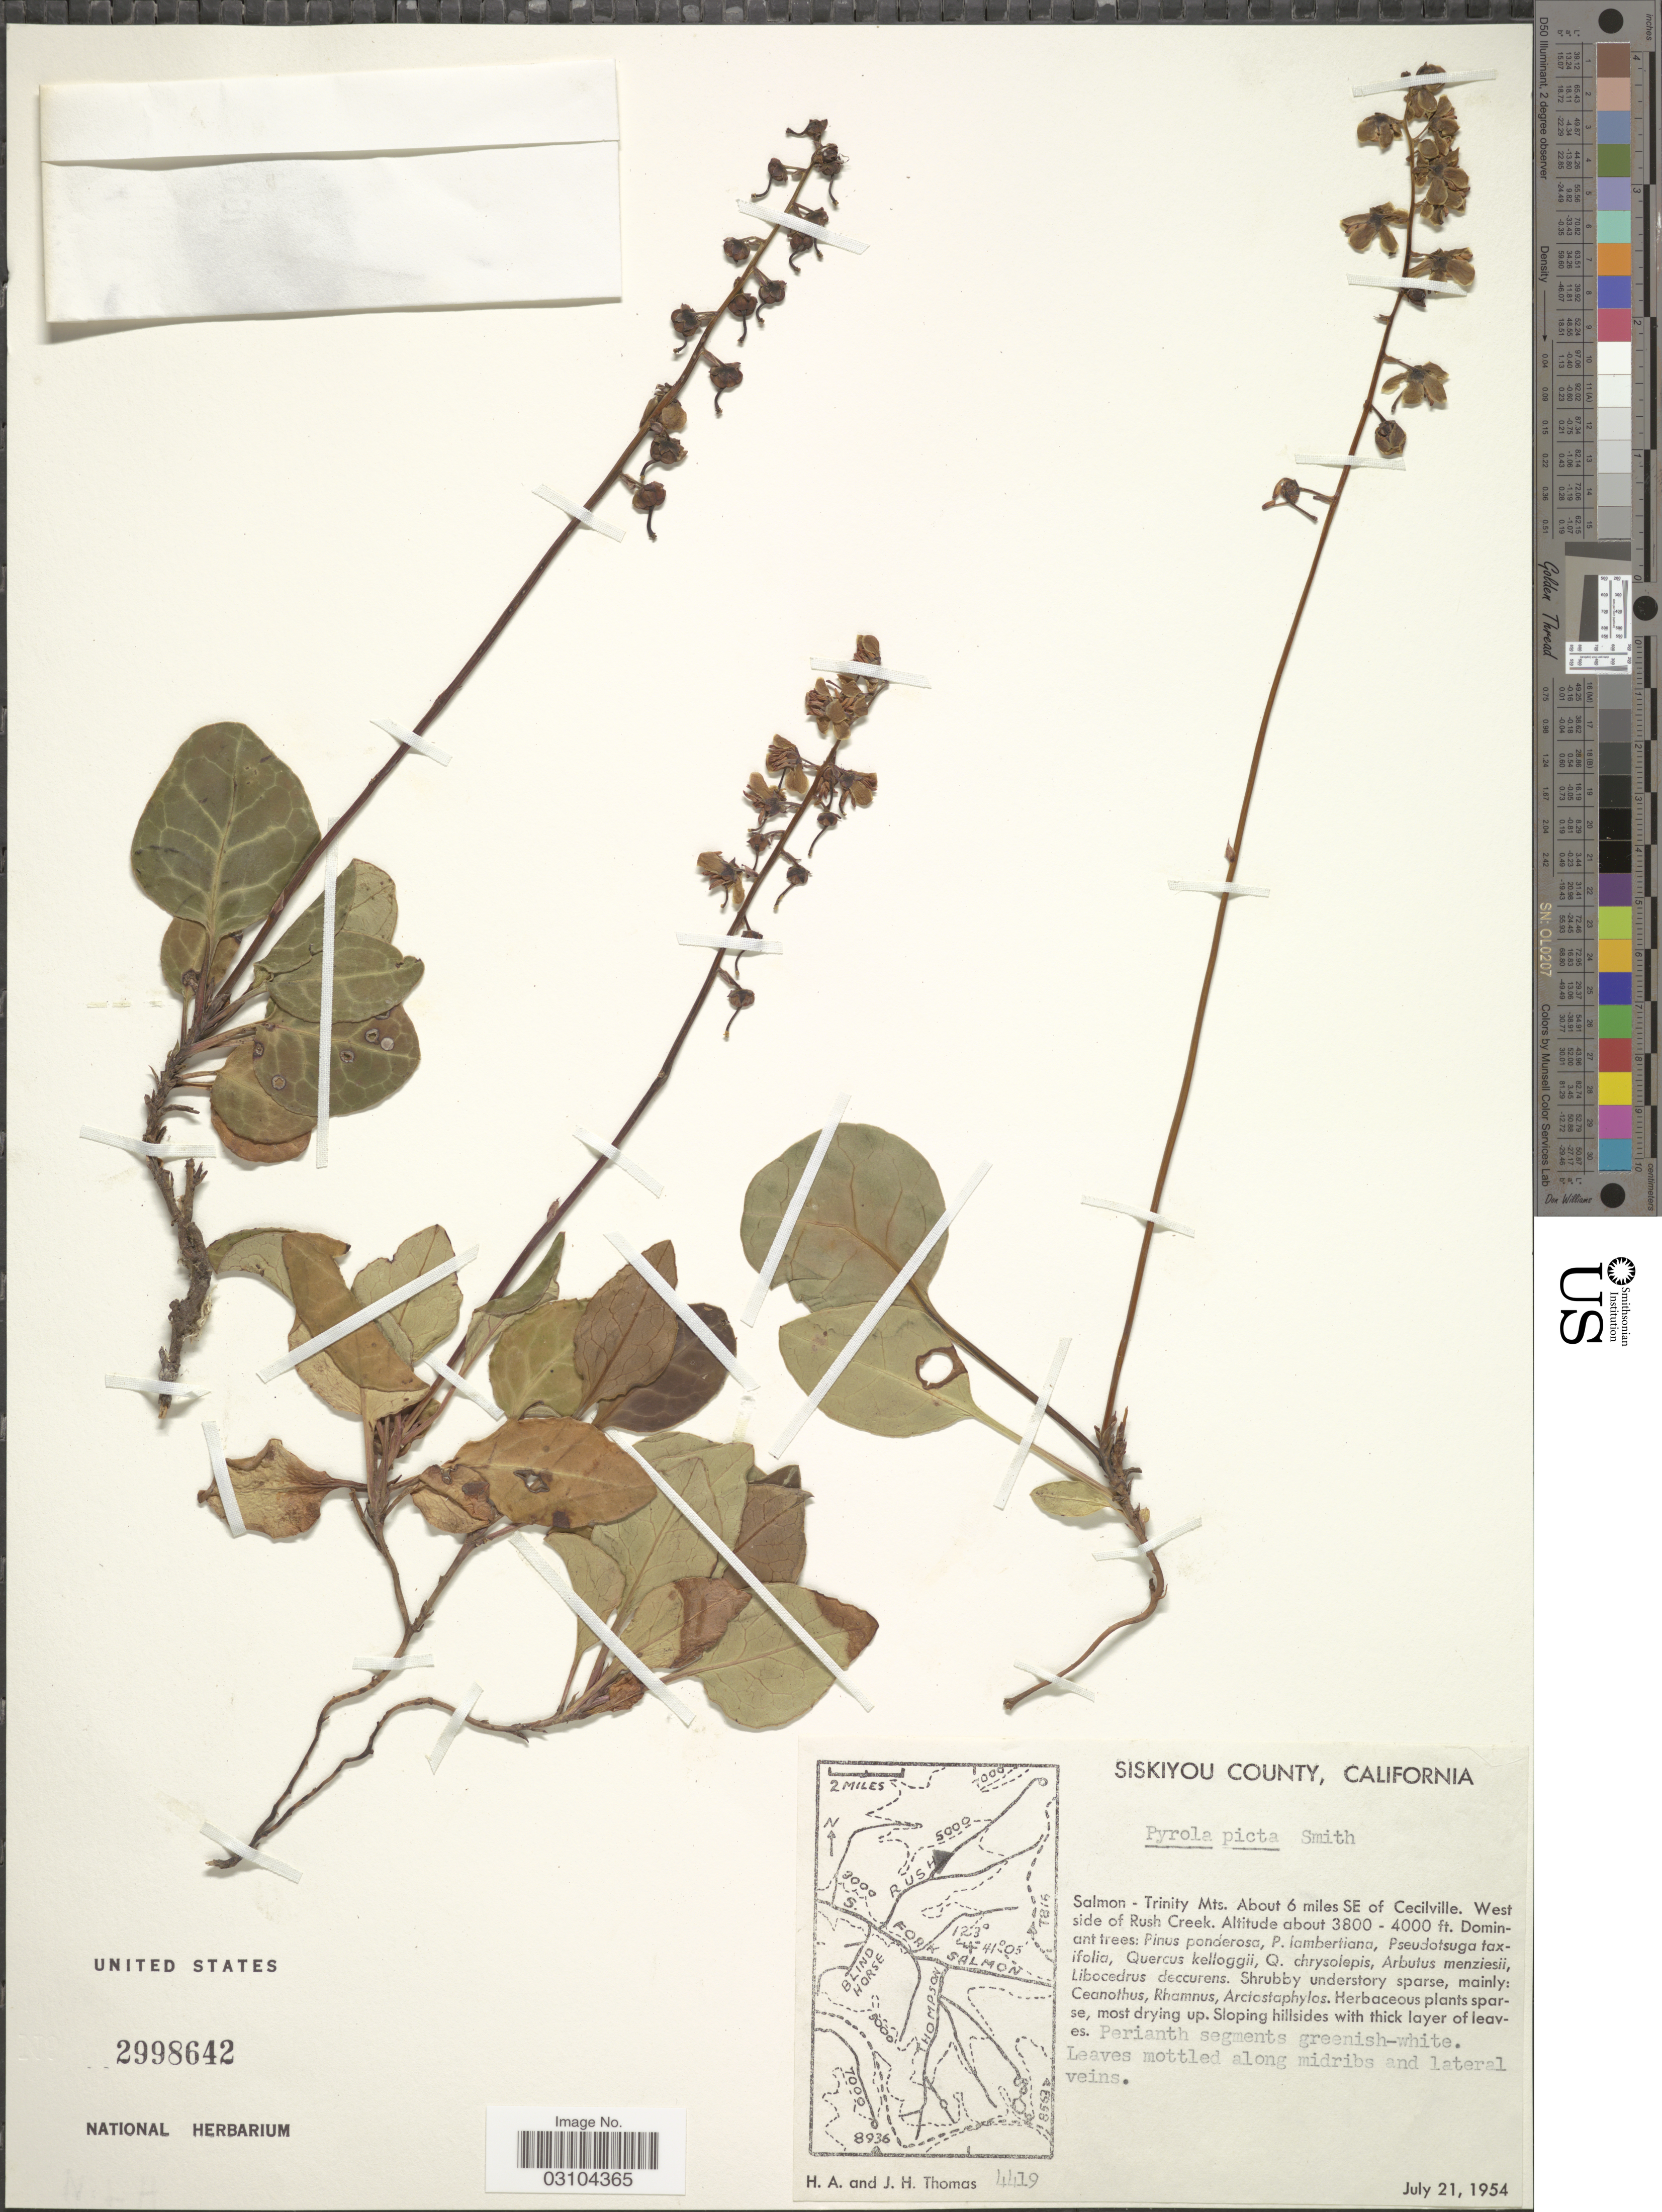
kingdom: Plantae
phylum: Tracheophyta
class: Magnoliopsida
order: Ericales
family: Ericaceae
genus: Pyrola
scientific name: Pyrola picta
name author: Sm. in Rees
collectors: H. Thomas & J. H. Thomas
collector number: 4419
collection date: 1954-07-21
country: United States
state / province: California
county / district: Siskiyou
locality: Siskiyou County, Salmon-Trinity Mts. About 6 miles SE of Cecilville. West side of Rush Creek.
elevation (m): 1158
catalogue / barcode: US 2998642